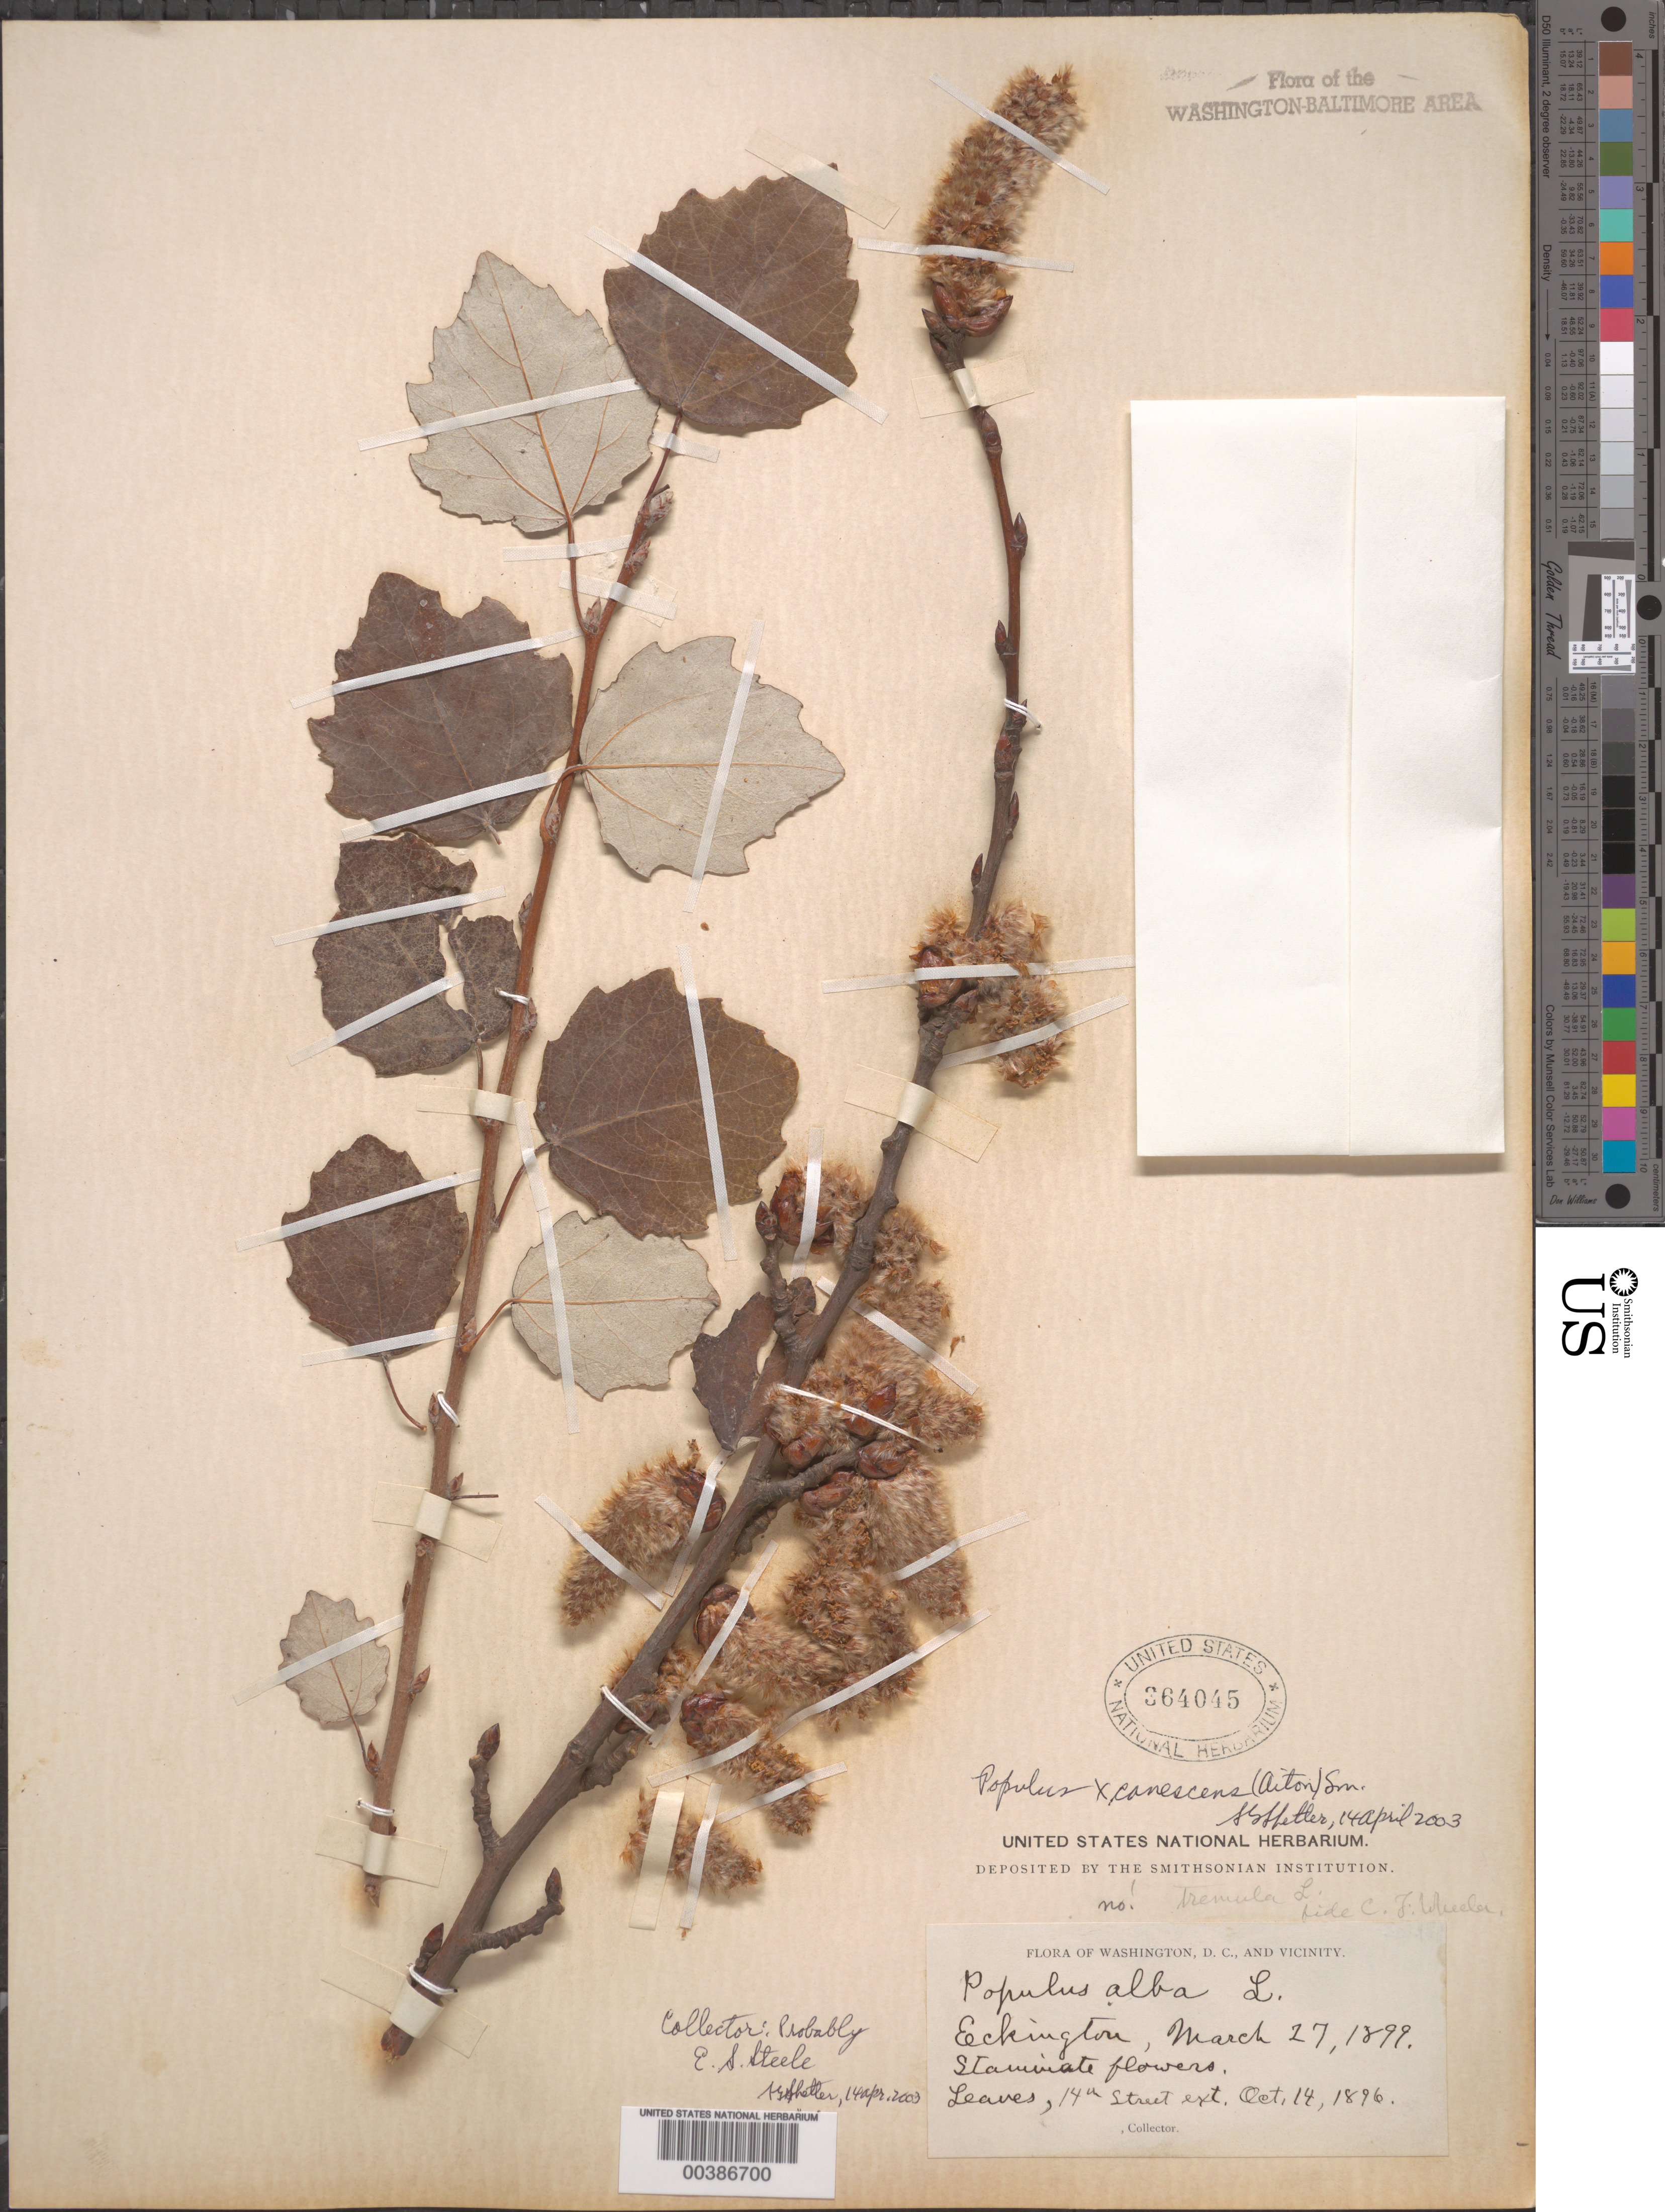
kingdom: Plantae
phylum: Tracheophyta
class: Magnoliopsida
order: Malpighiales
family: Salicaceae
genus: Populus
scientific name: Populus x canescens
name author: (Aiton) Sm.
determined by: Shetler, Stanwyn G., (US), NMNH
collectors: E. Steele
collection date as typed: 14 Oct 1896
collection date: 1896-10-14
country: United States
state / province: District of Columbia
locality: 14th St. extended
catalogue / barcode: US 364045